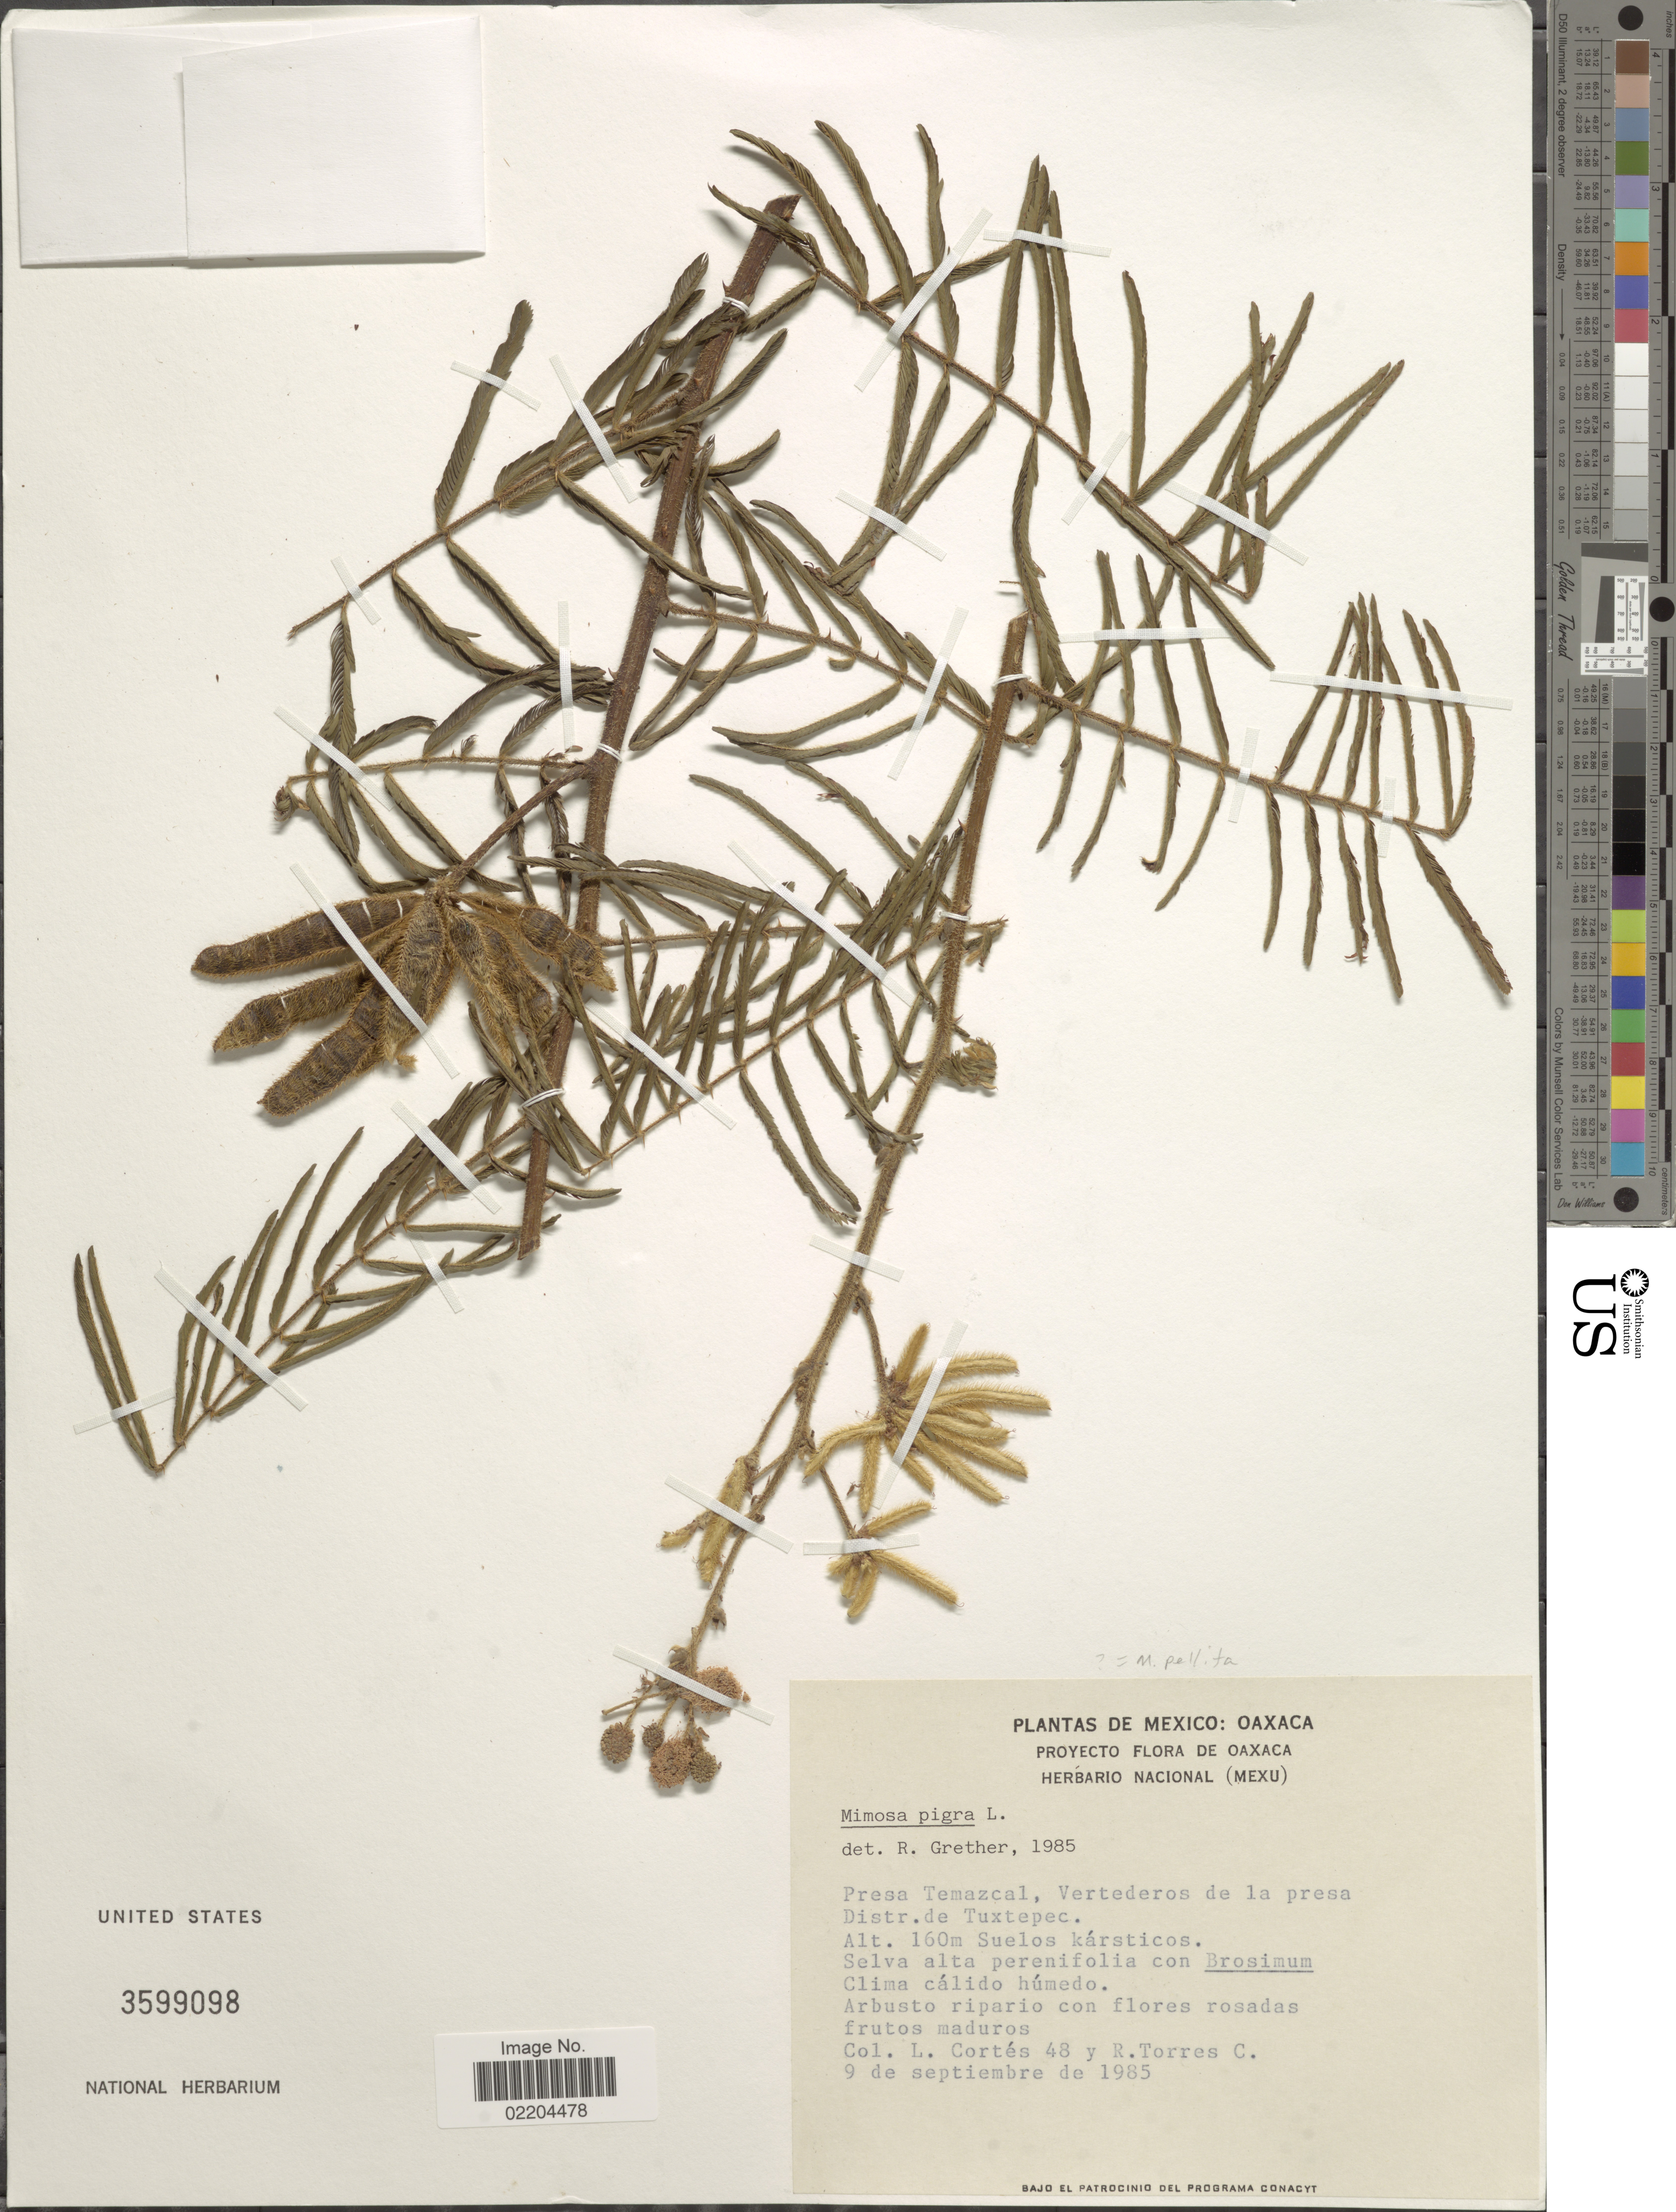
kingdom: Plantae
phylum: Tracheophyta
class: Magnoliopsida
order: Fabales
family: Fabaceae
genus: Mimosa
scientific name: Mimosa pigra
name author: L.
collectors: L. Cortes & R. Torres C.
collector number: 48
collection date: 1985-09-09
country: Mexico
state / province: Oaxaca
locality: Mexico: Oaxaca. Presa Temazcal, Vertederos de la presa Distr. de Tuxtepec.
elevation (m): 160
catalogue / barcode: US 3599098